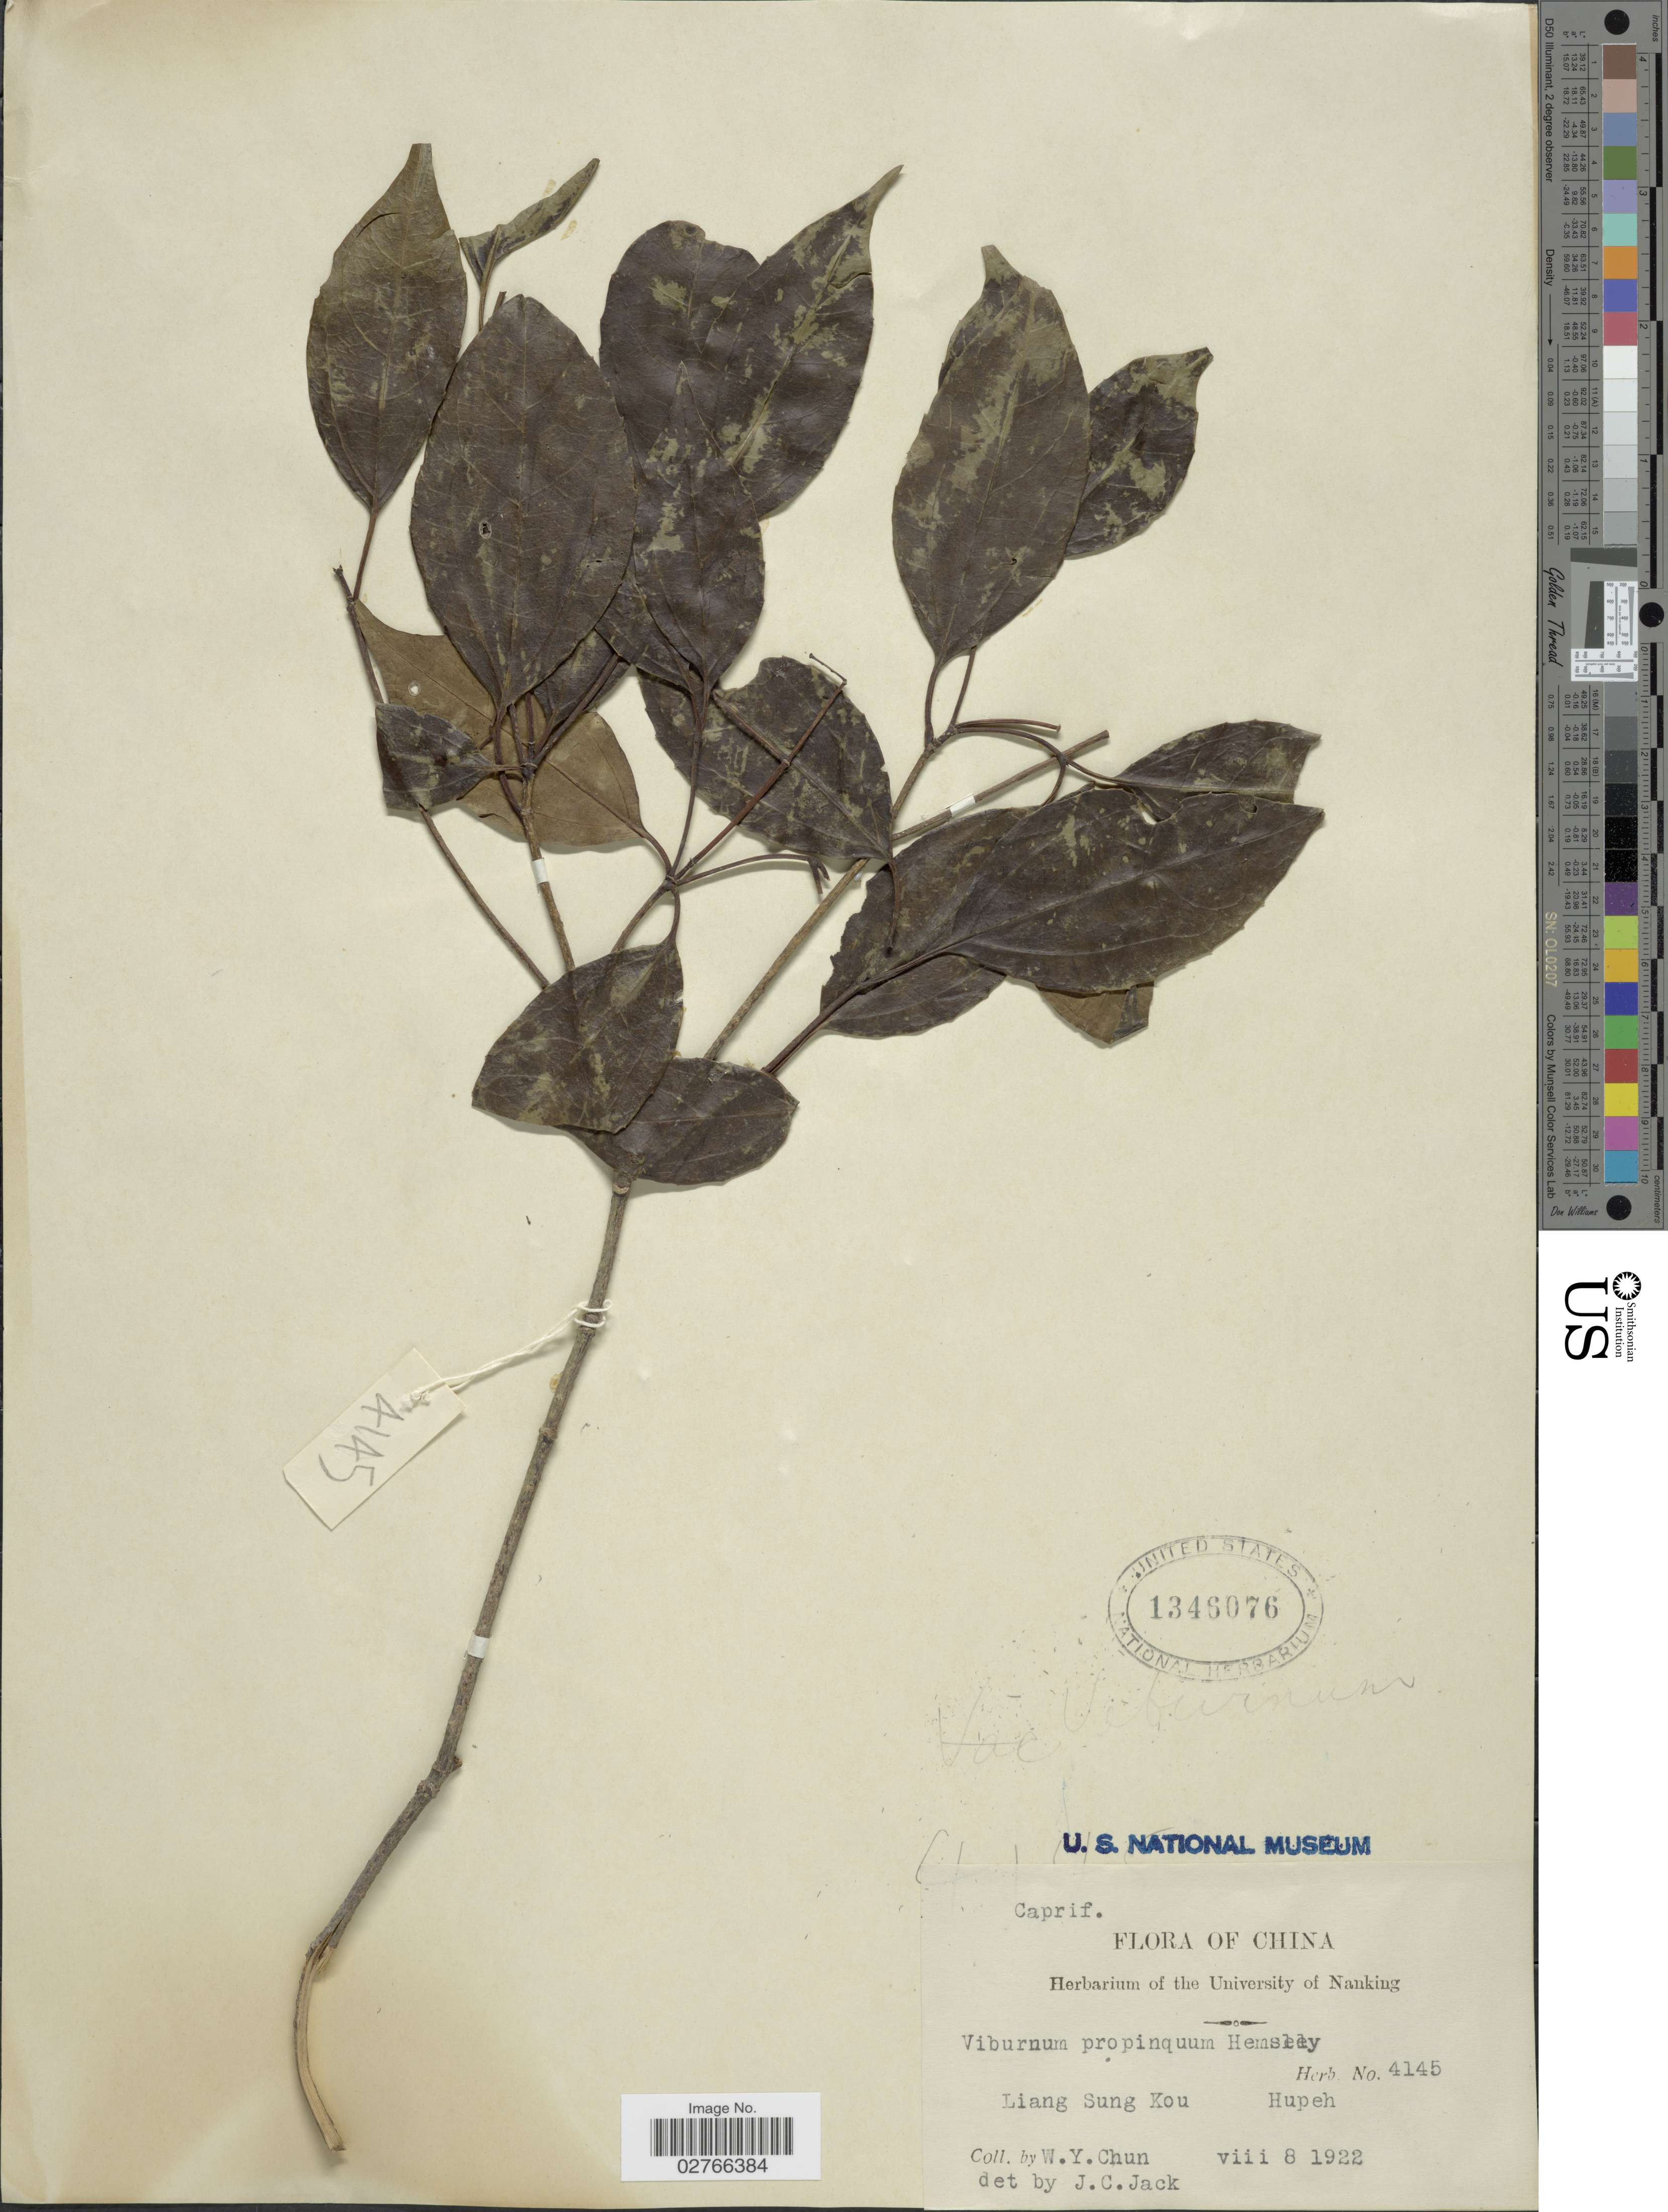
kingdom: Plantae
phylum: Tracheophyta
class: Magnoliopsida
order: Dipsacales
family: Viburnaceae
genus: Viburnum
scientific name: Viburnum propinquum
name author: Hemsl. in F.B. Forbes & Hemsl.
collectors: W. Y. Chun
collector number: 4145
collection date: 1922-08-08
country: China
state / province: Hubei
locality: Liang Sung Kou, Hupeh.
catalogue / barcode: US 1346076